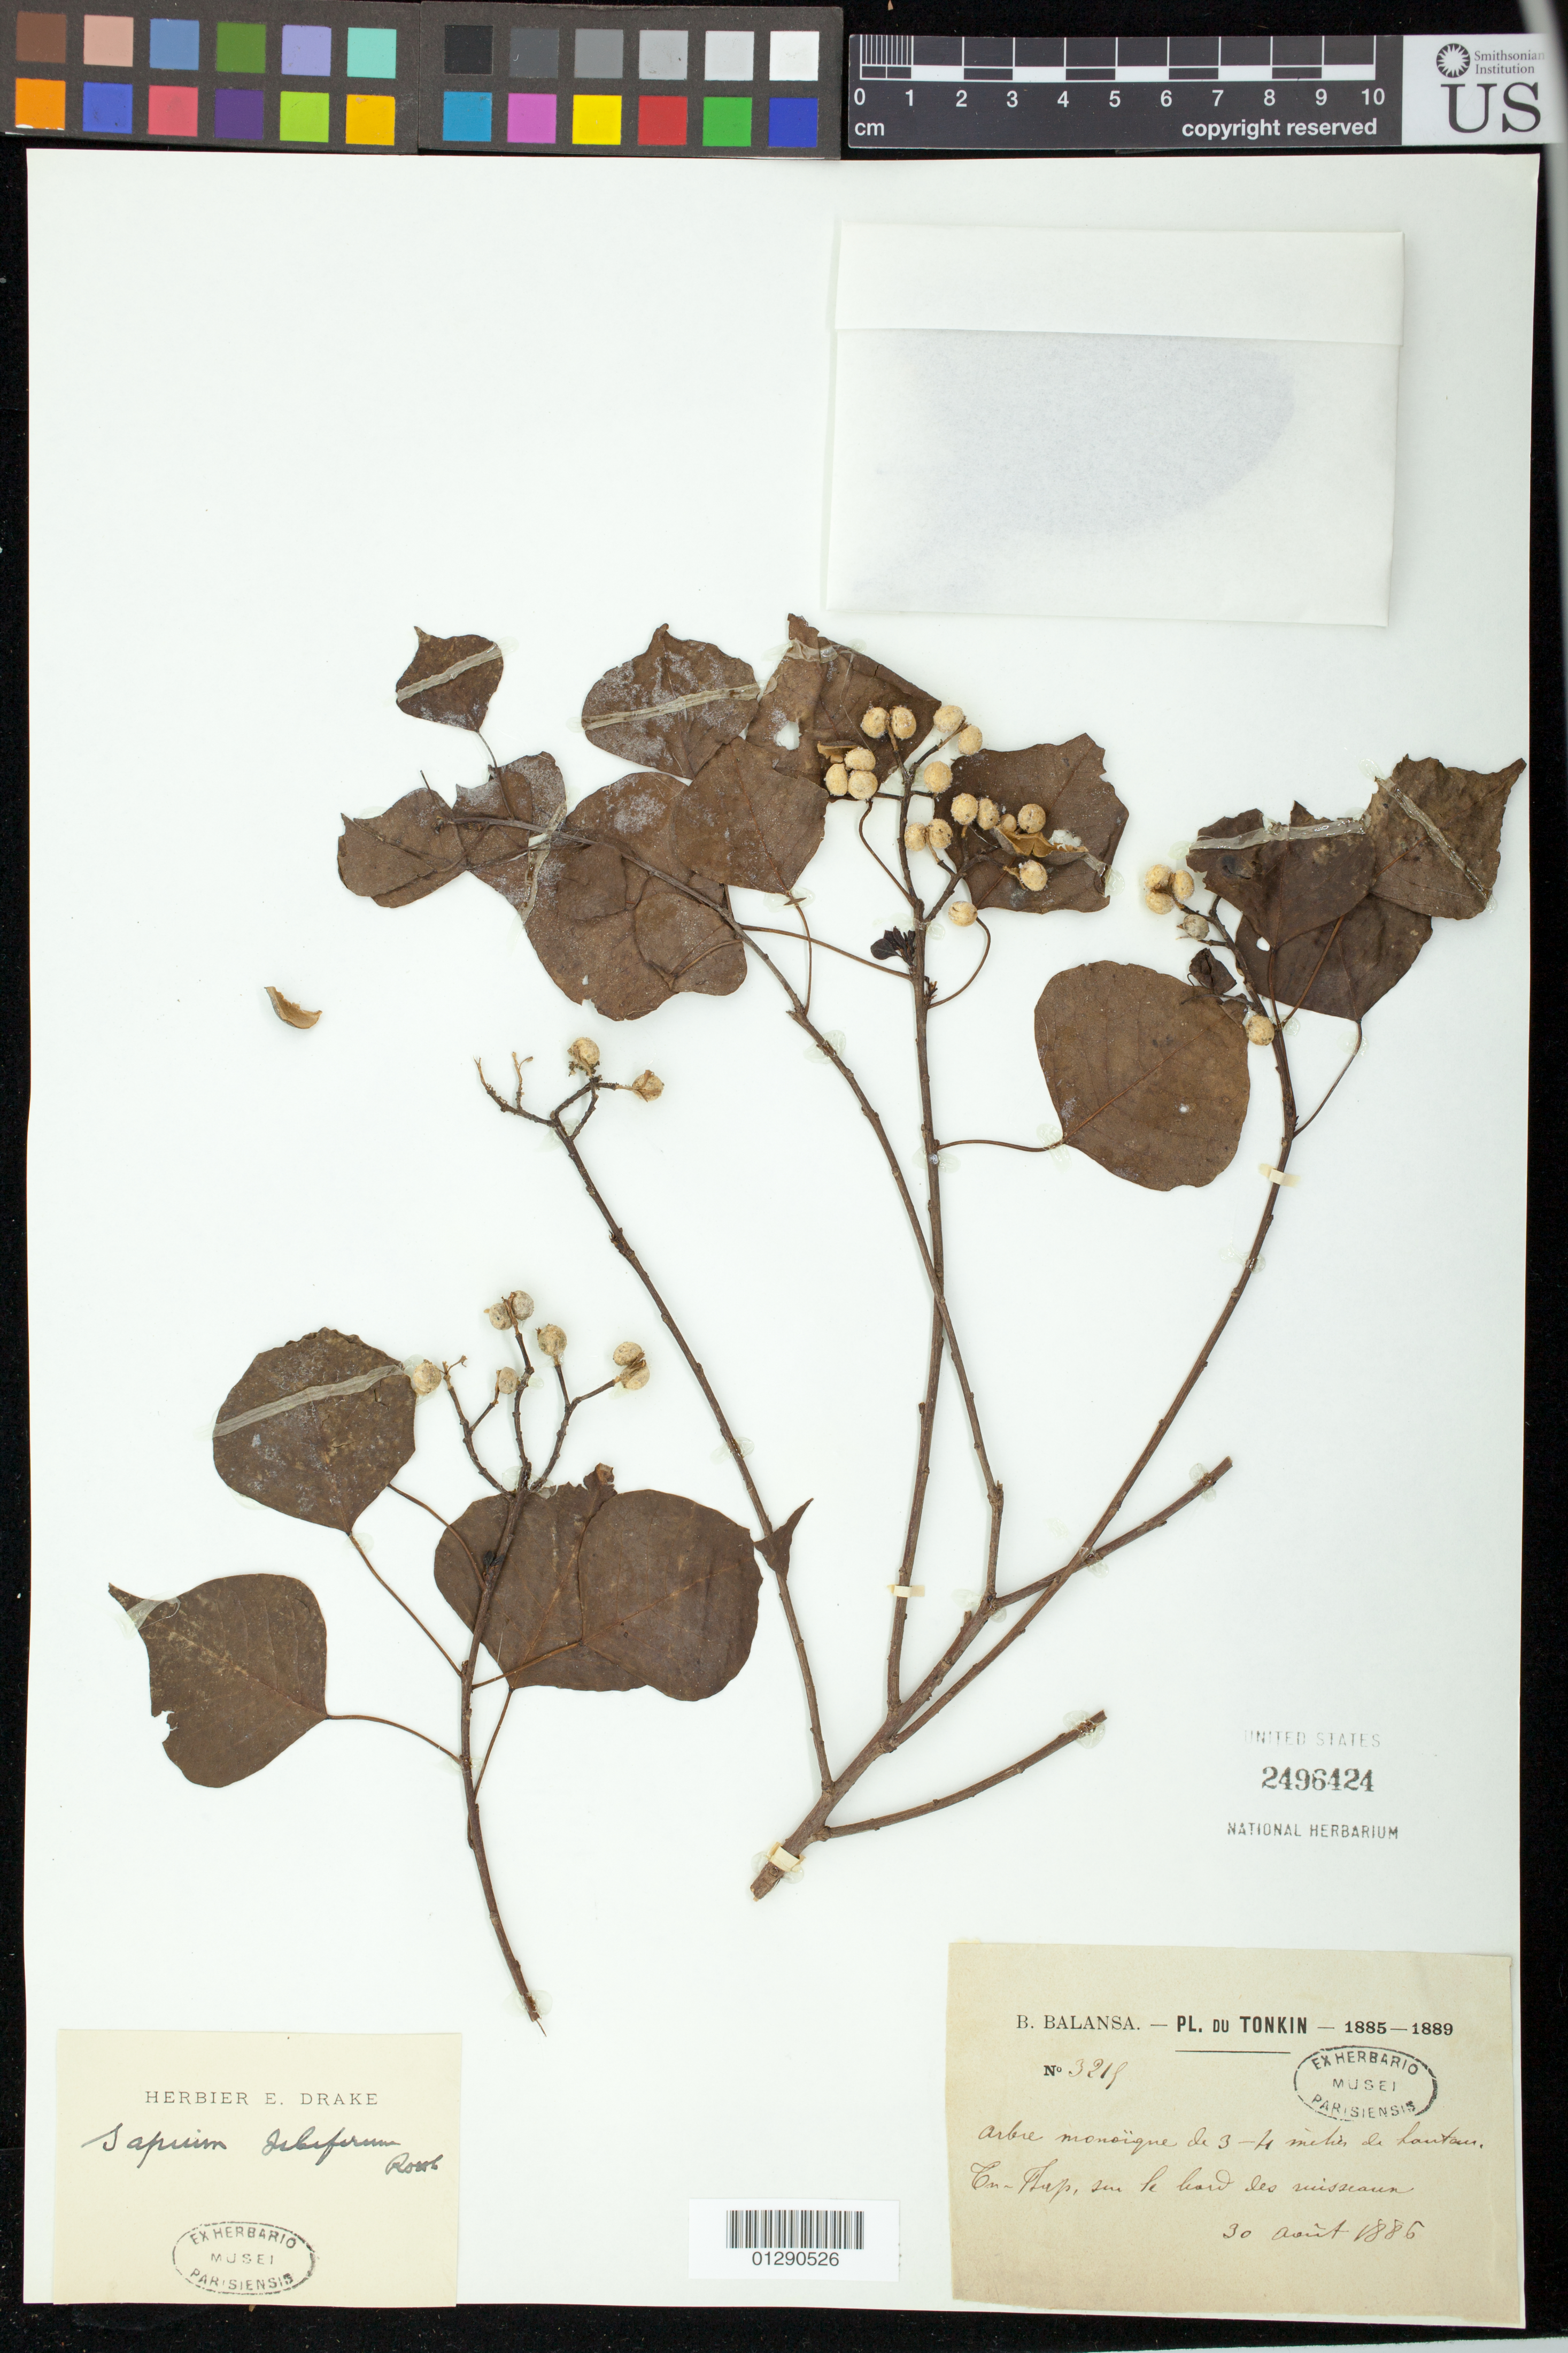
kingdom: Plantae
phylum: Tracheophyta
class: Magnoliopsida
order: Malpighiales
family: Euphorbiaceae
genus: Sapium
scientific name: Sapium sebiferum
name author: (L.) Roxb.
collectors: B. Balansa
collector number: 3218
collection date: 1886-08-30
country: Vietnam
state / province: Bac Ninh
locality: Tu-Thap, Tonkin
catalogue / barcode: US 2496424